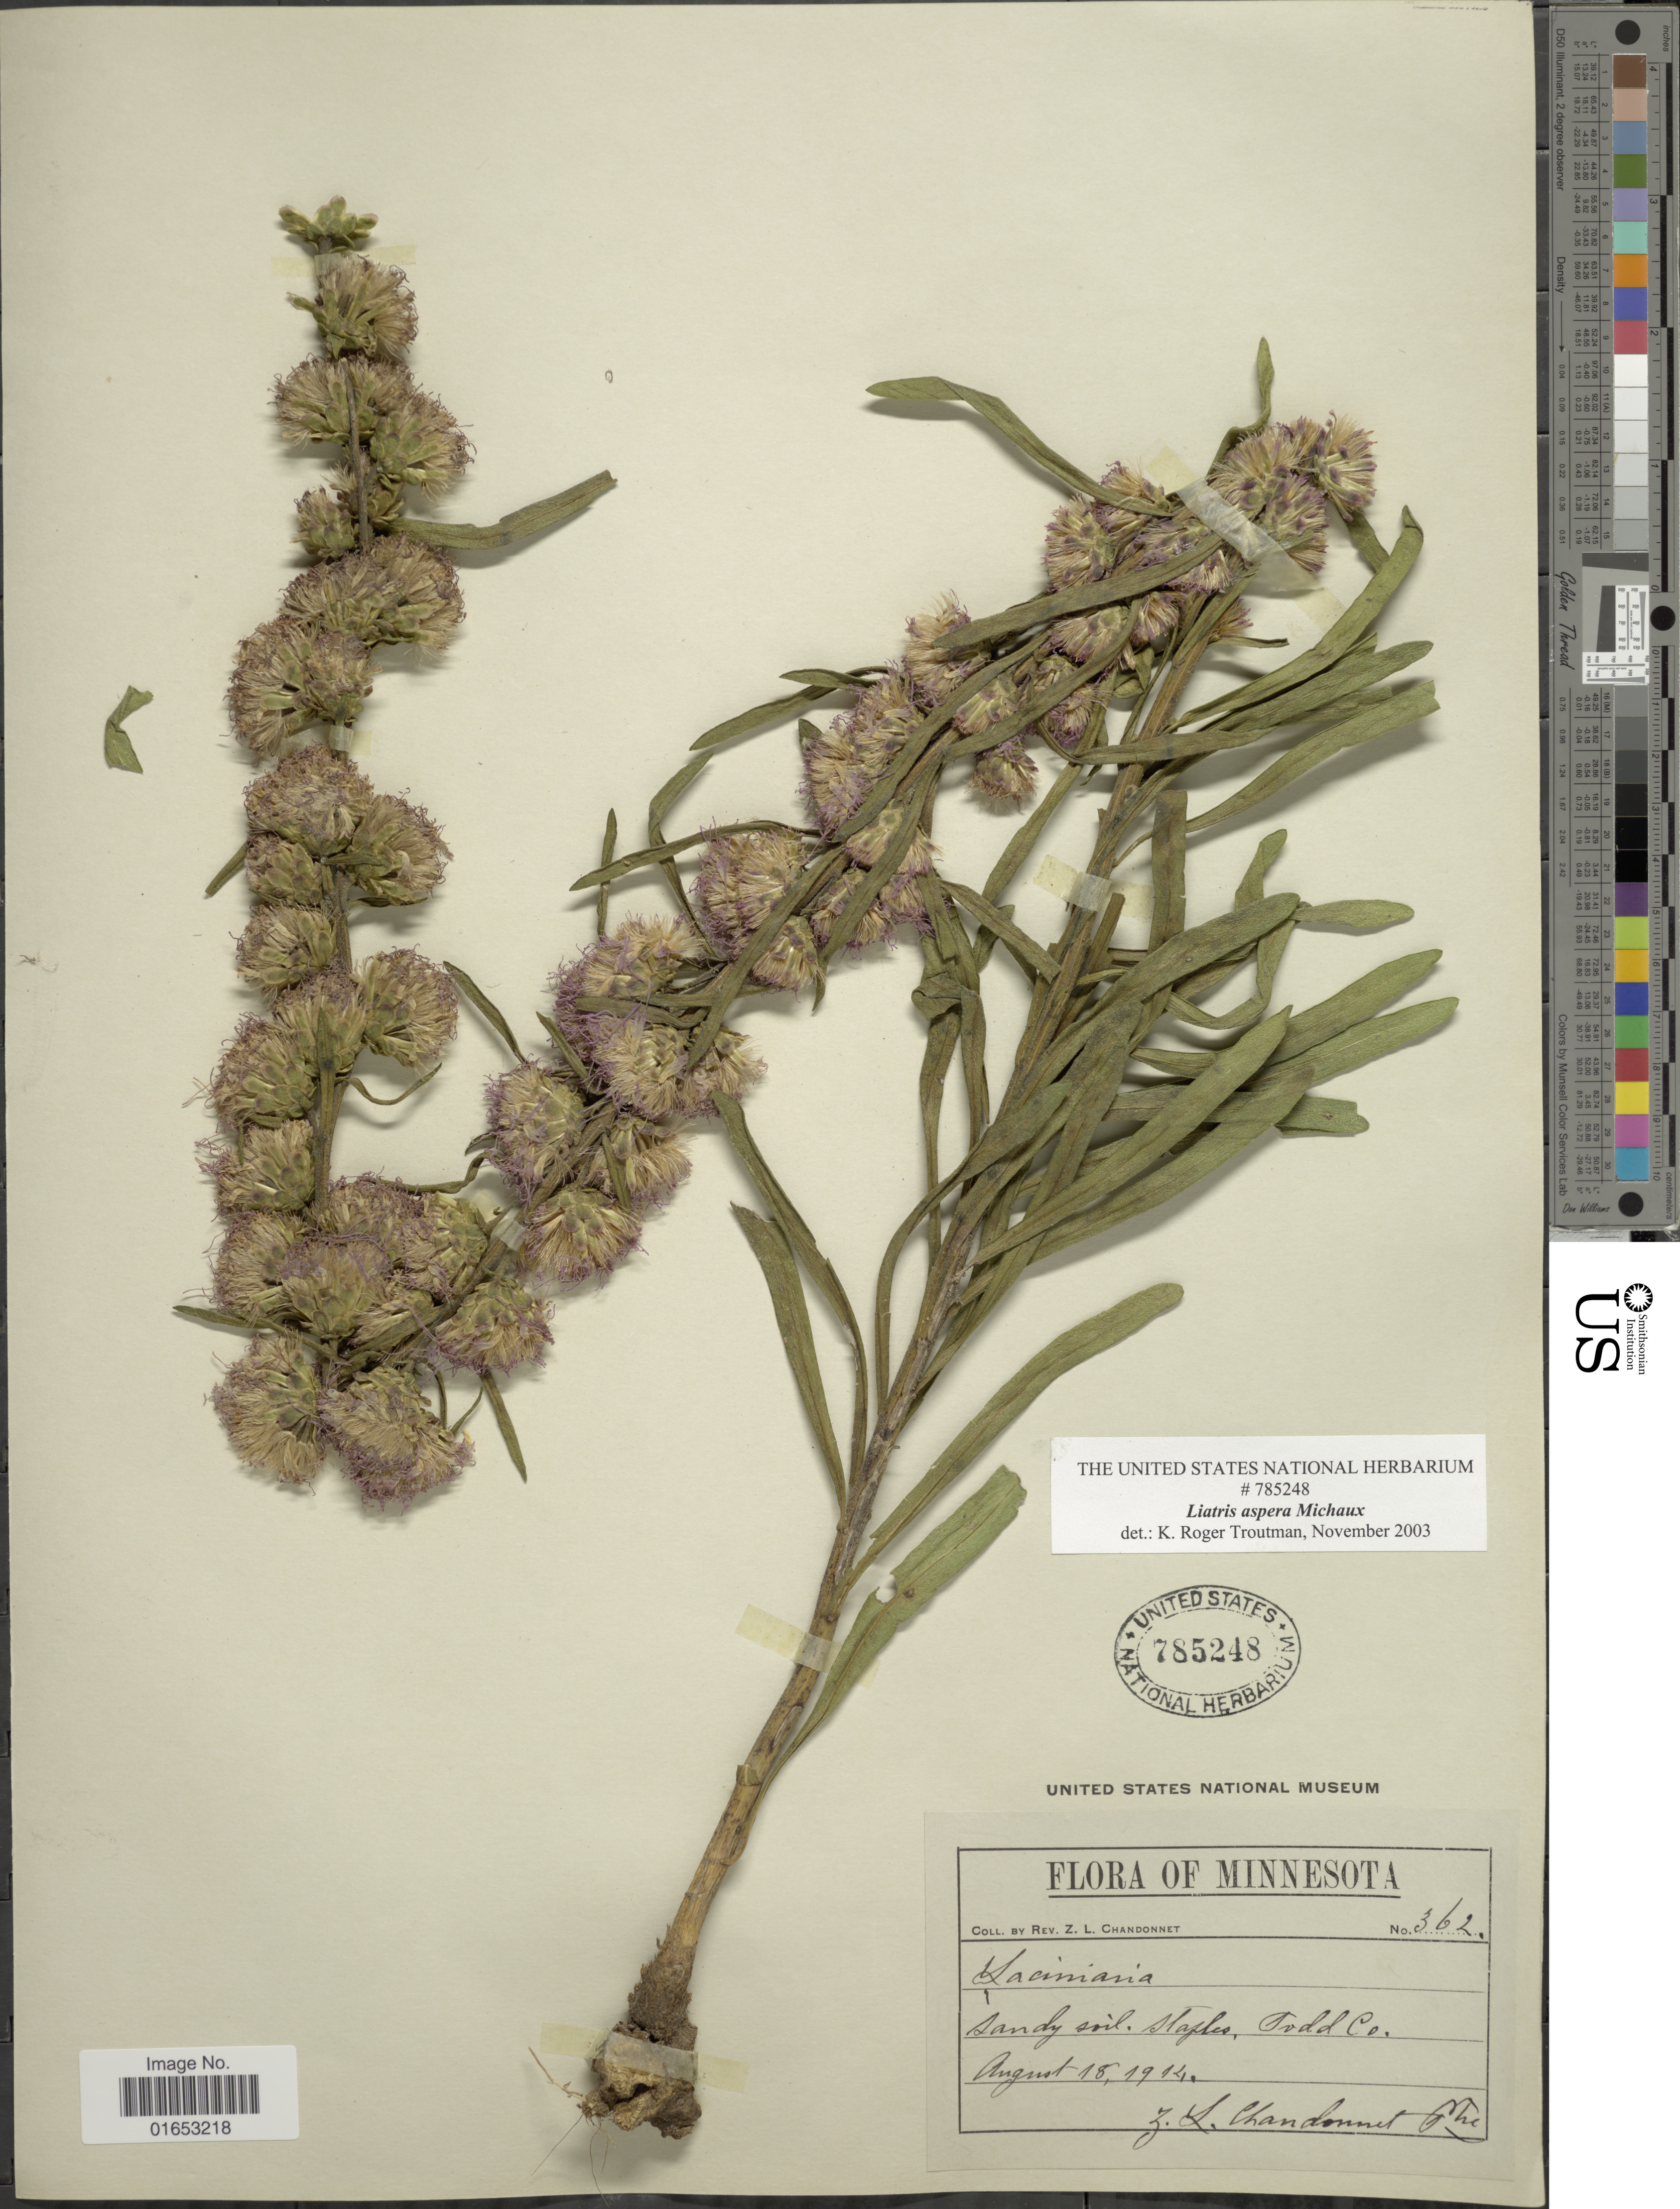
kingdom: Plantae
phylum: Tracheophyta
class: Magnoliopsida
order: Asterales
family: Asteraceae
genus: Liatris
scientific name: Liatris aspera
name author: Michx.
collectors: Z. Chandonnet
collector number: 362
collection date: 1914-08-18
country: United States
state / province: Minnesota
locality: Staples, Todd Co.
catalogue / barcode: US 785248